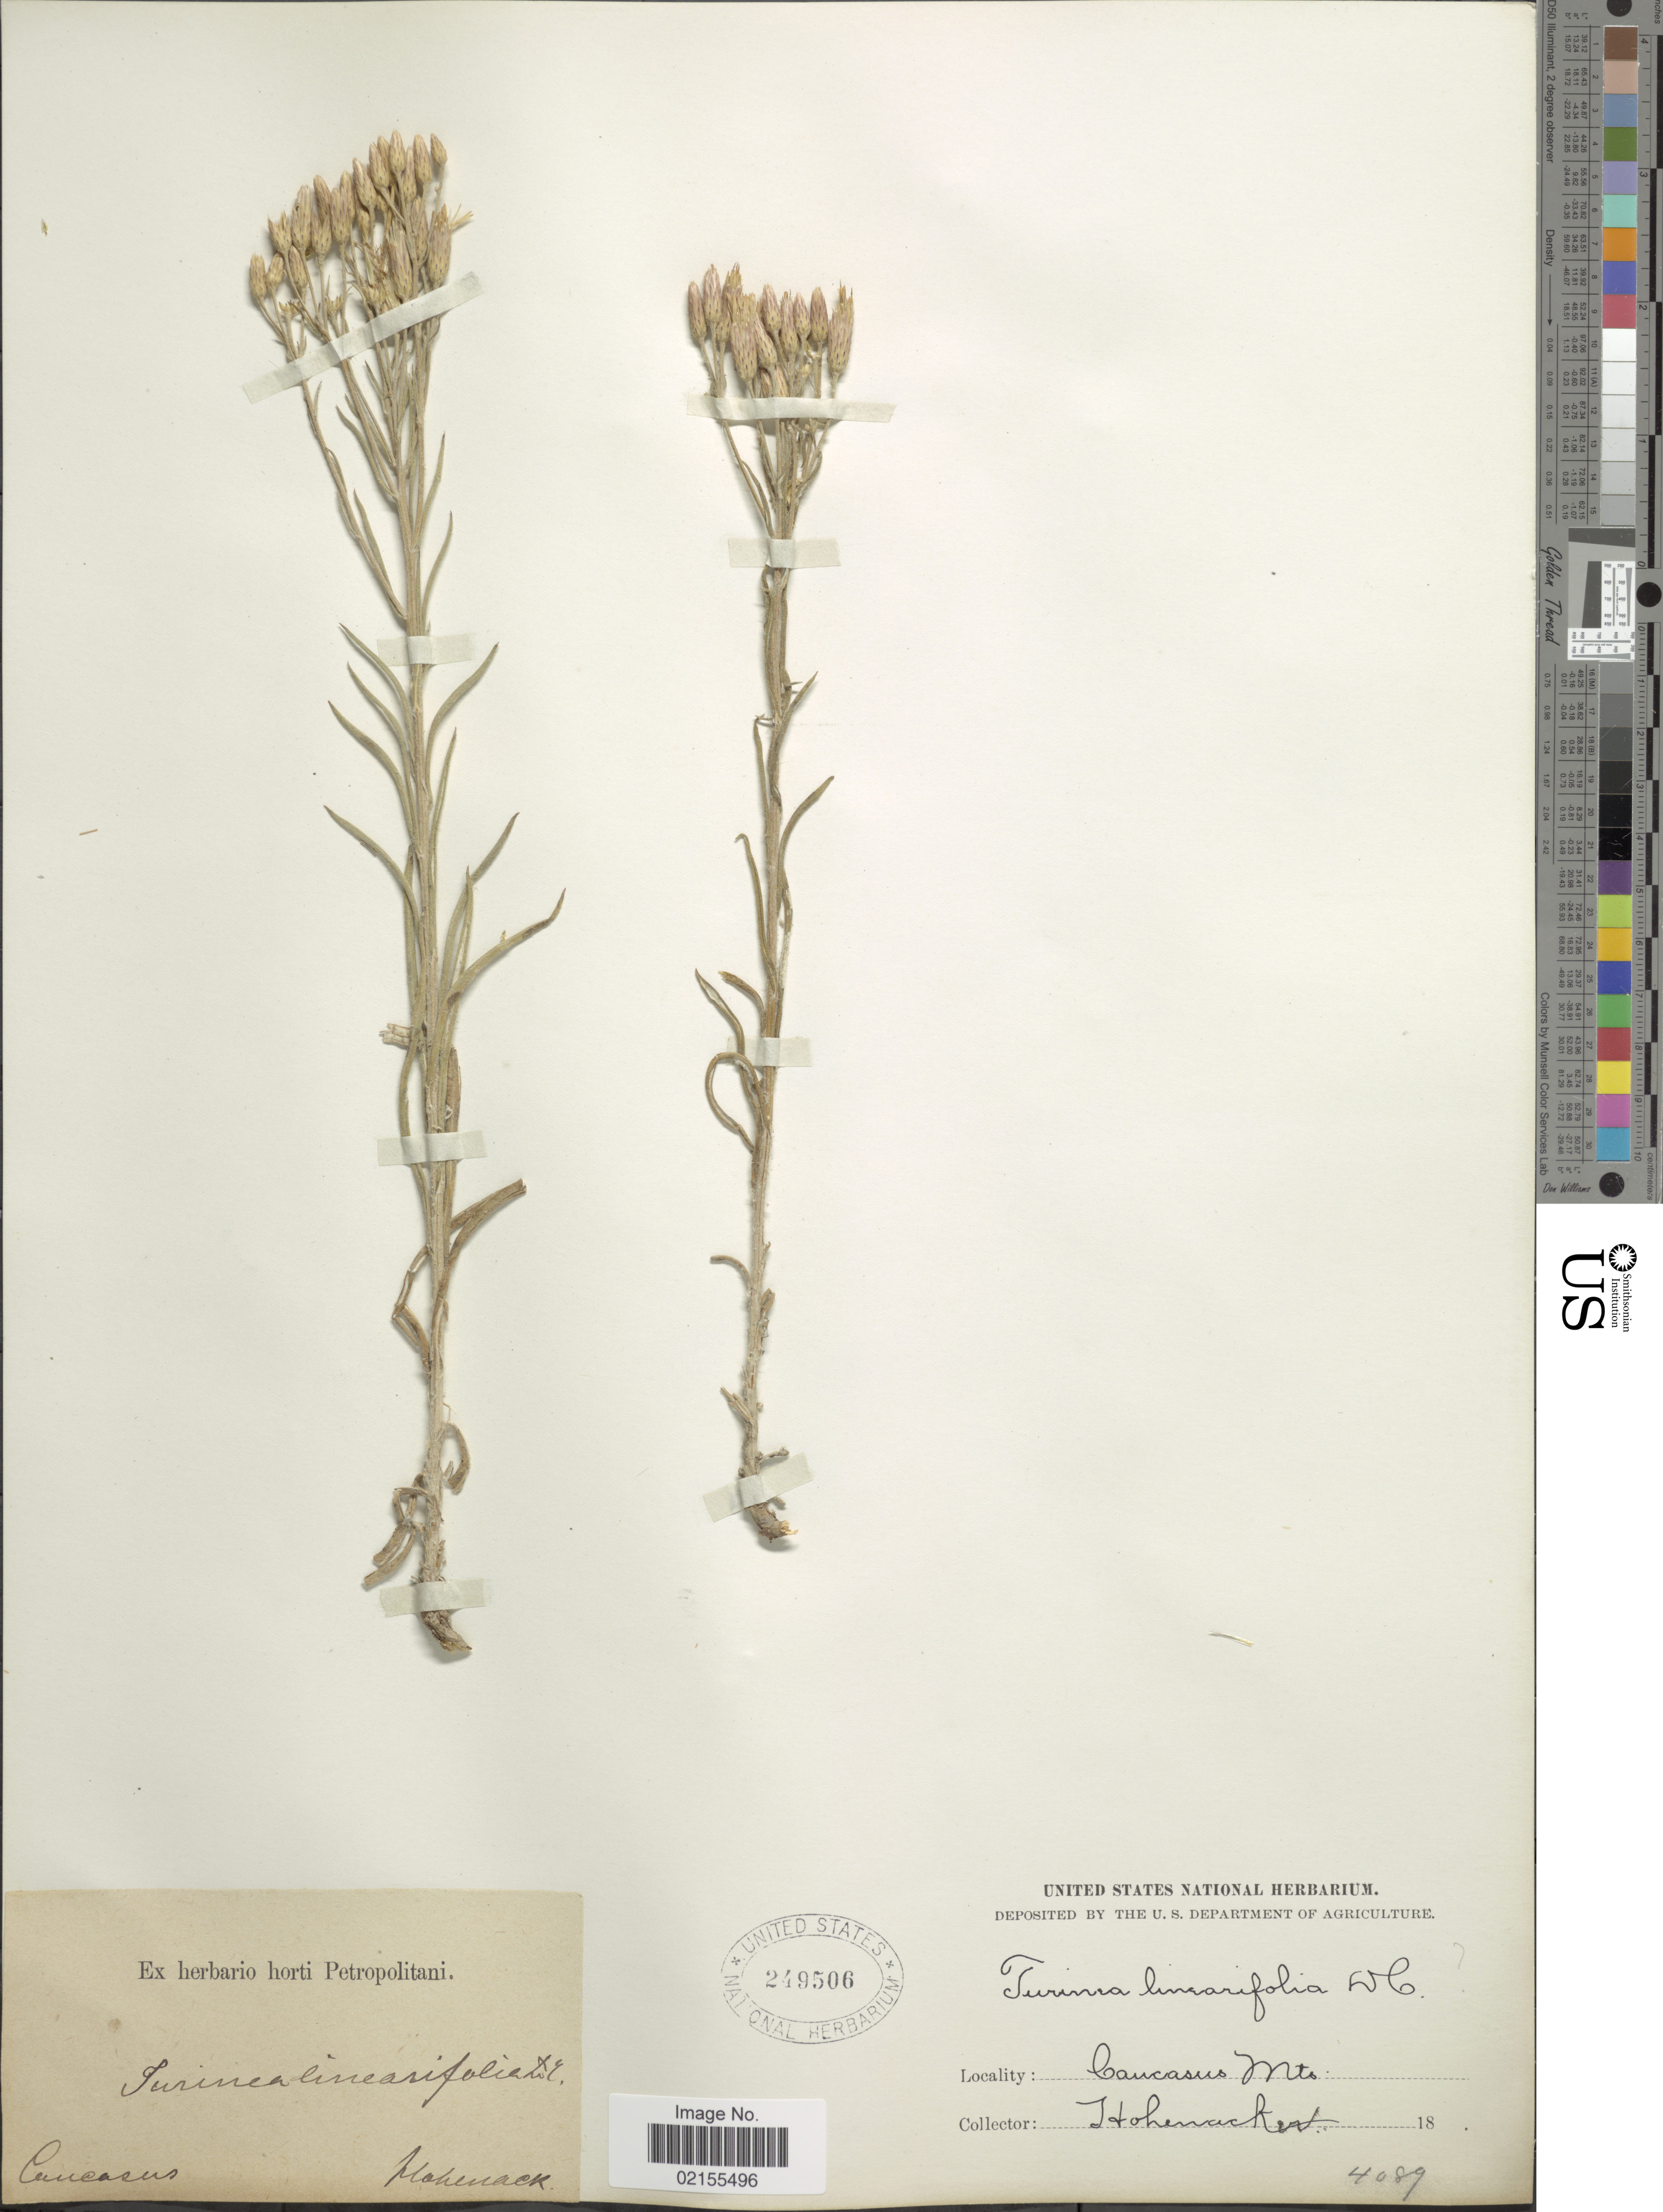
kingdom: Plantae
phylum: Tracheophyta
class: Magnoliopsida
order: Asterales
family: Asteraceae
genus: Jurinea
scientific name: Jurinea multiflora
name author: (L.) B. Fedtsch.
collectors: Hohenacker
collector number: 4089?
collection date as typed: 18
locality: Caucasus Mts, Caucasus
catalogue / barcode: US 249506